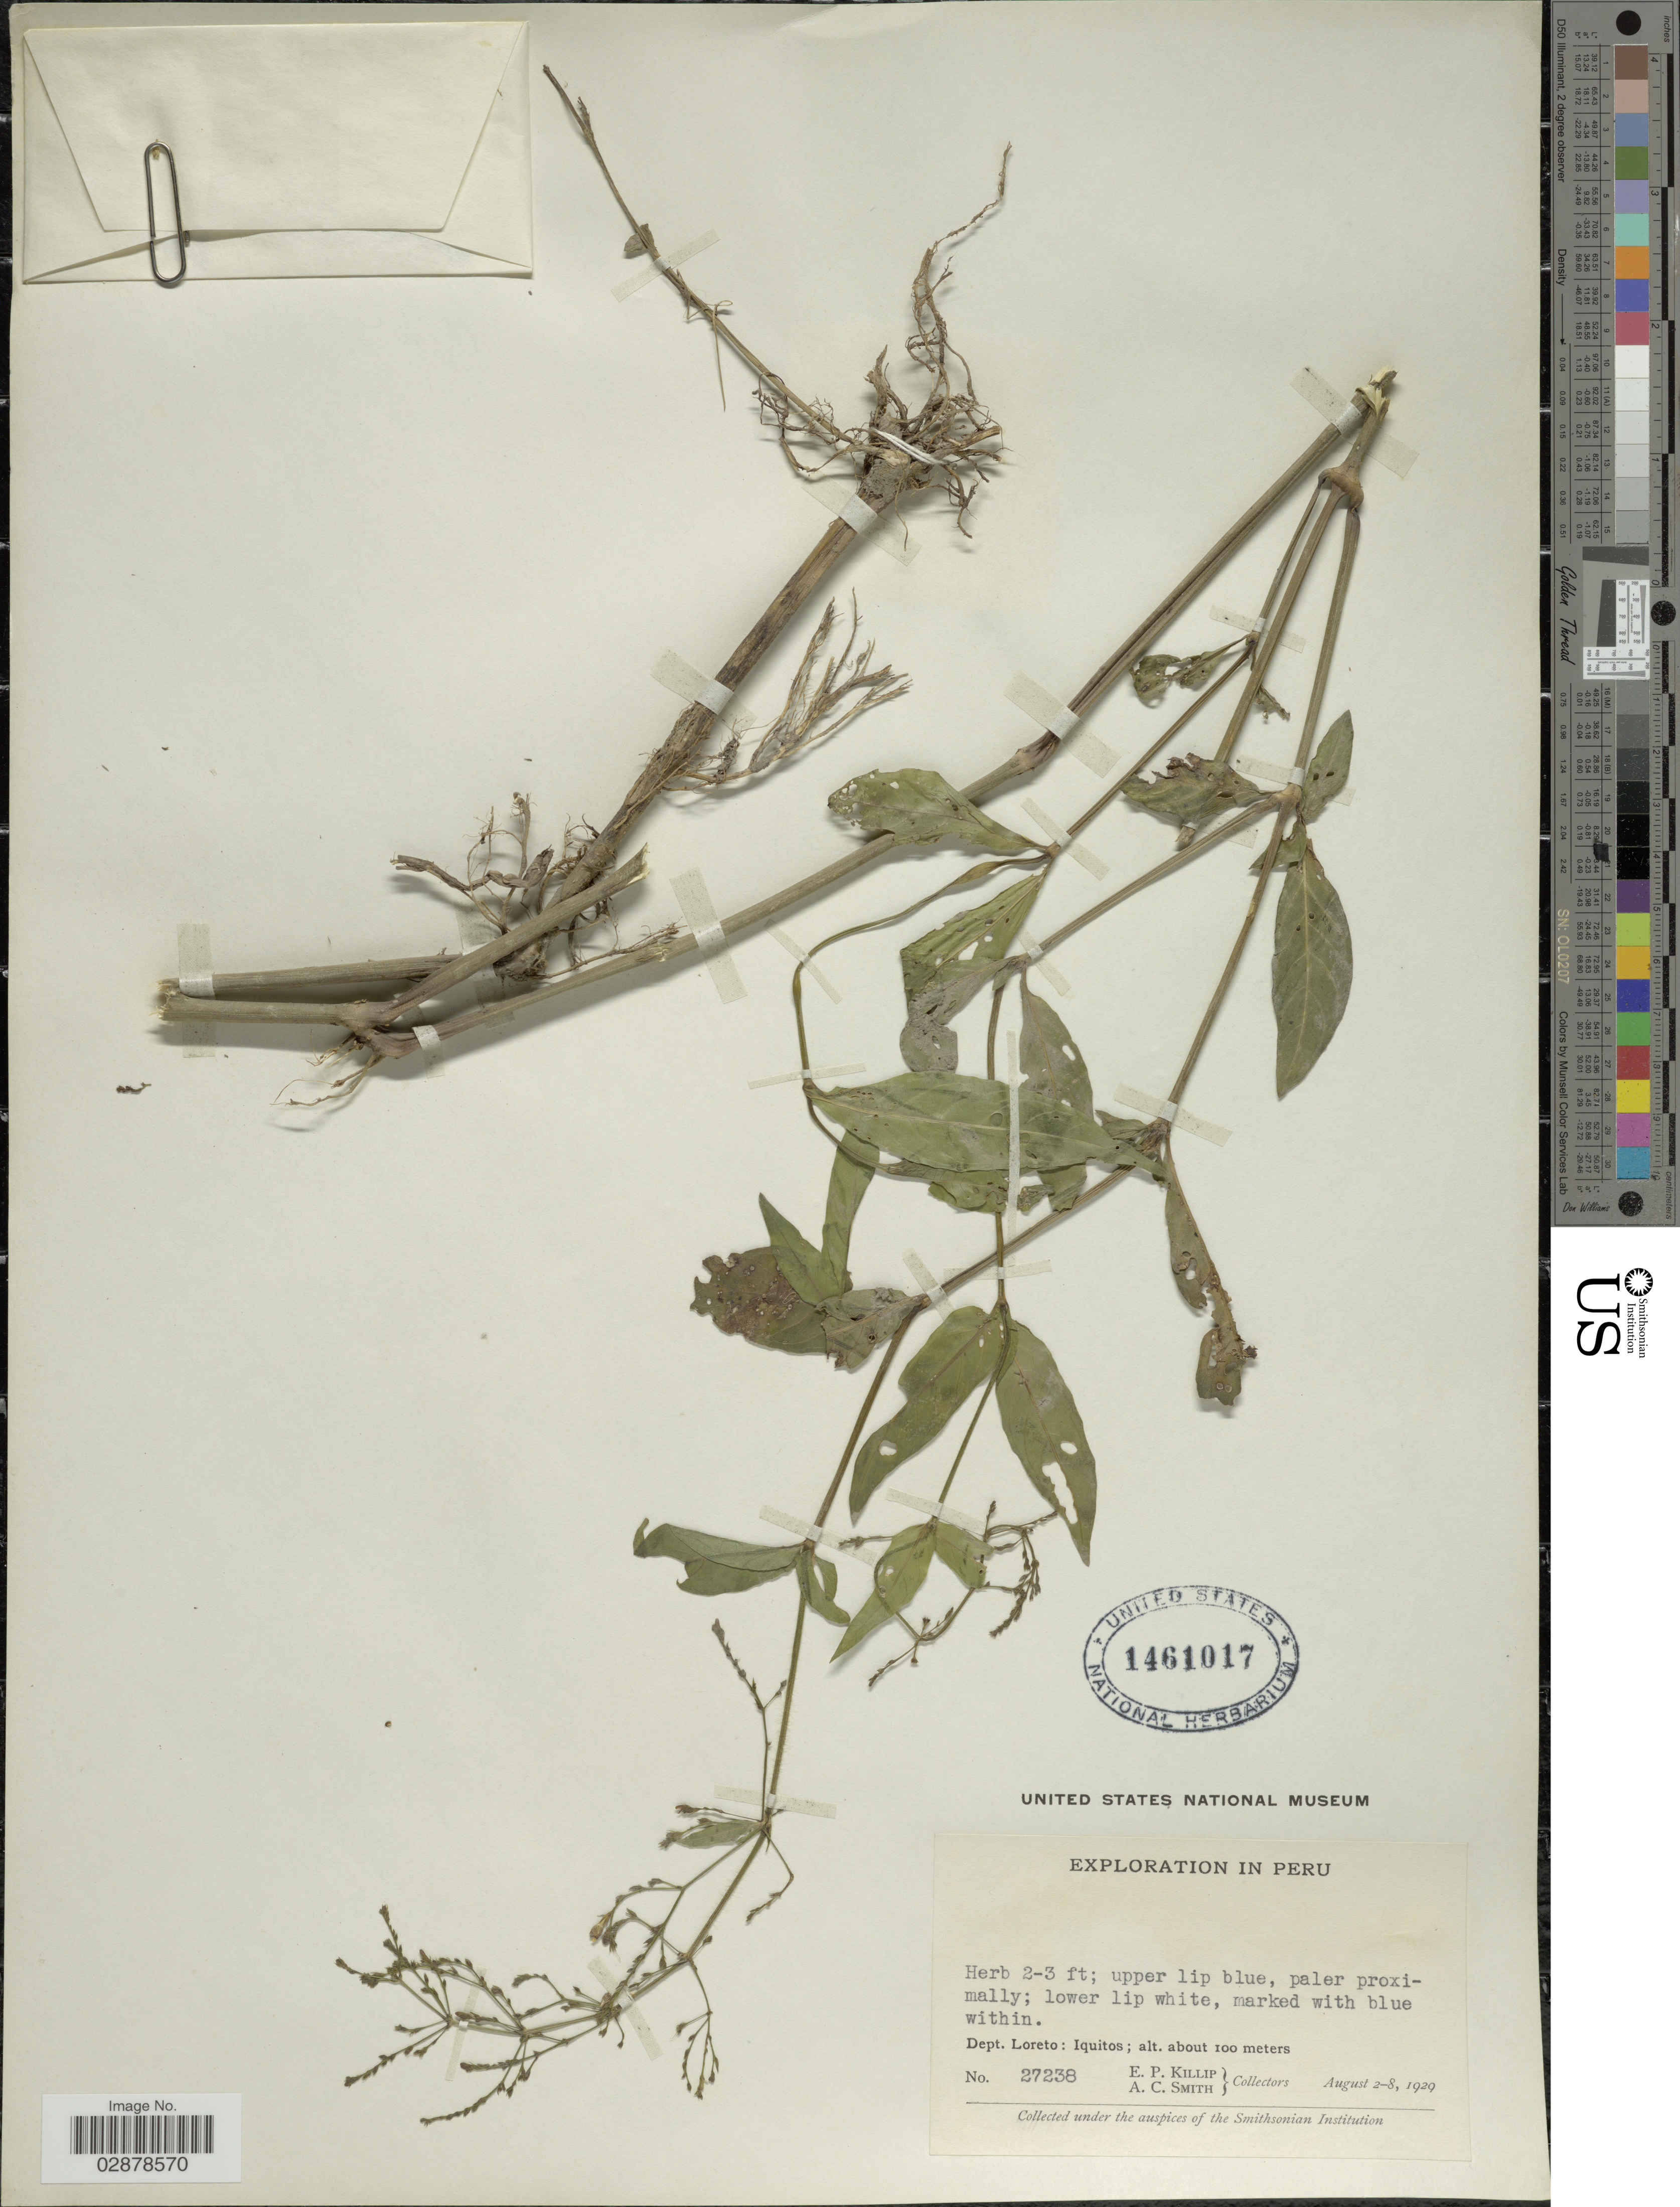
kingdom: Plantae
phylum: Tracheophyta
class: Magnoliopsida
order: Lamiales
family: Acanthaceae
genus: Justicia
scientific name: Justicia comata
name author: (L.) Lam.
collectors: E. P. Killip & A. C. Smith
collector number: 27238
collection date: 1929-08-02/1929-08-08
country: Peru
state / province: Loreto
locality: Dept. Loreto: Iquitos.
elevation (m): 100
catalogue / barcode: US 1461017